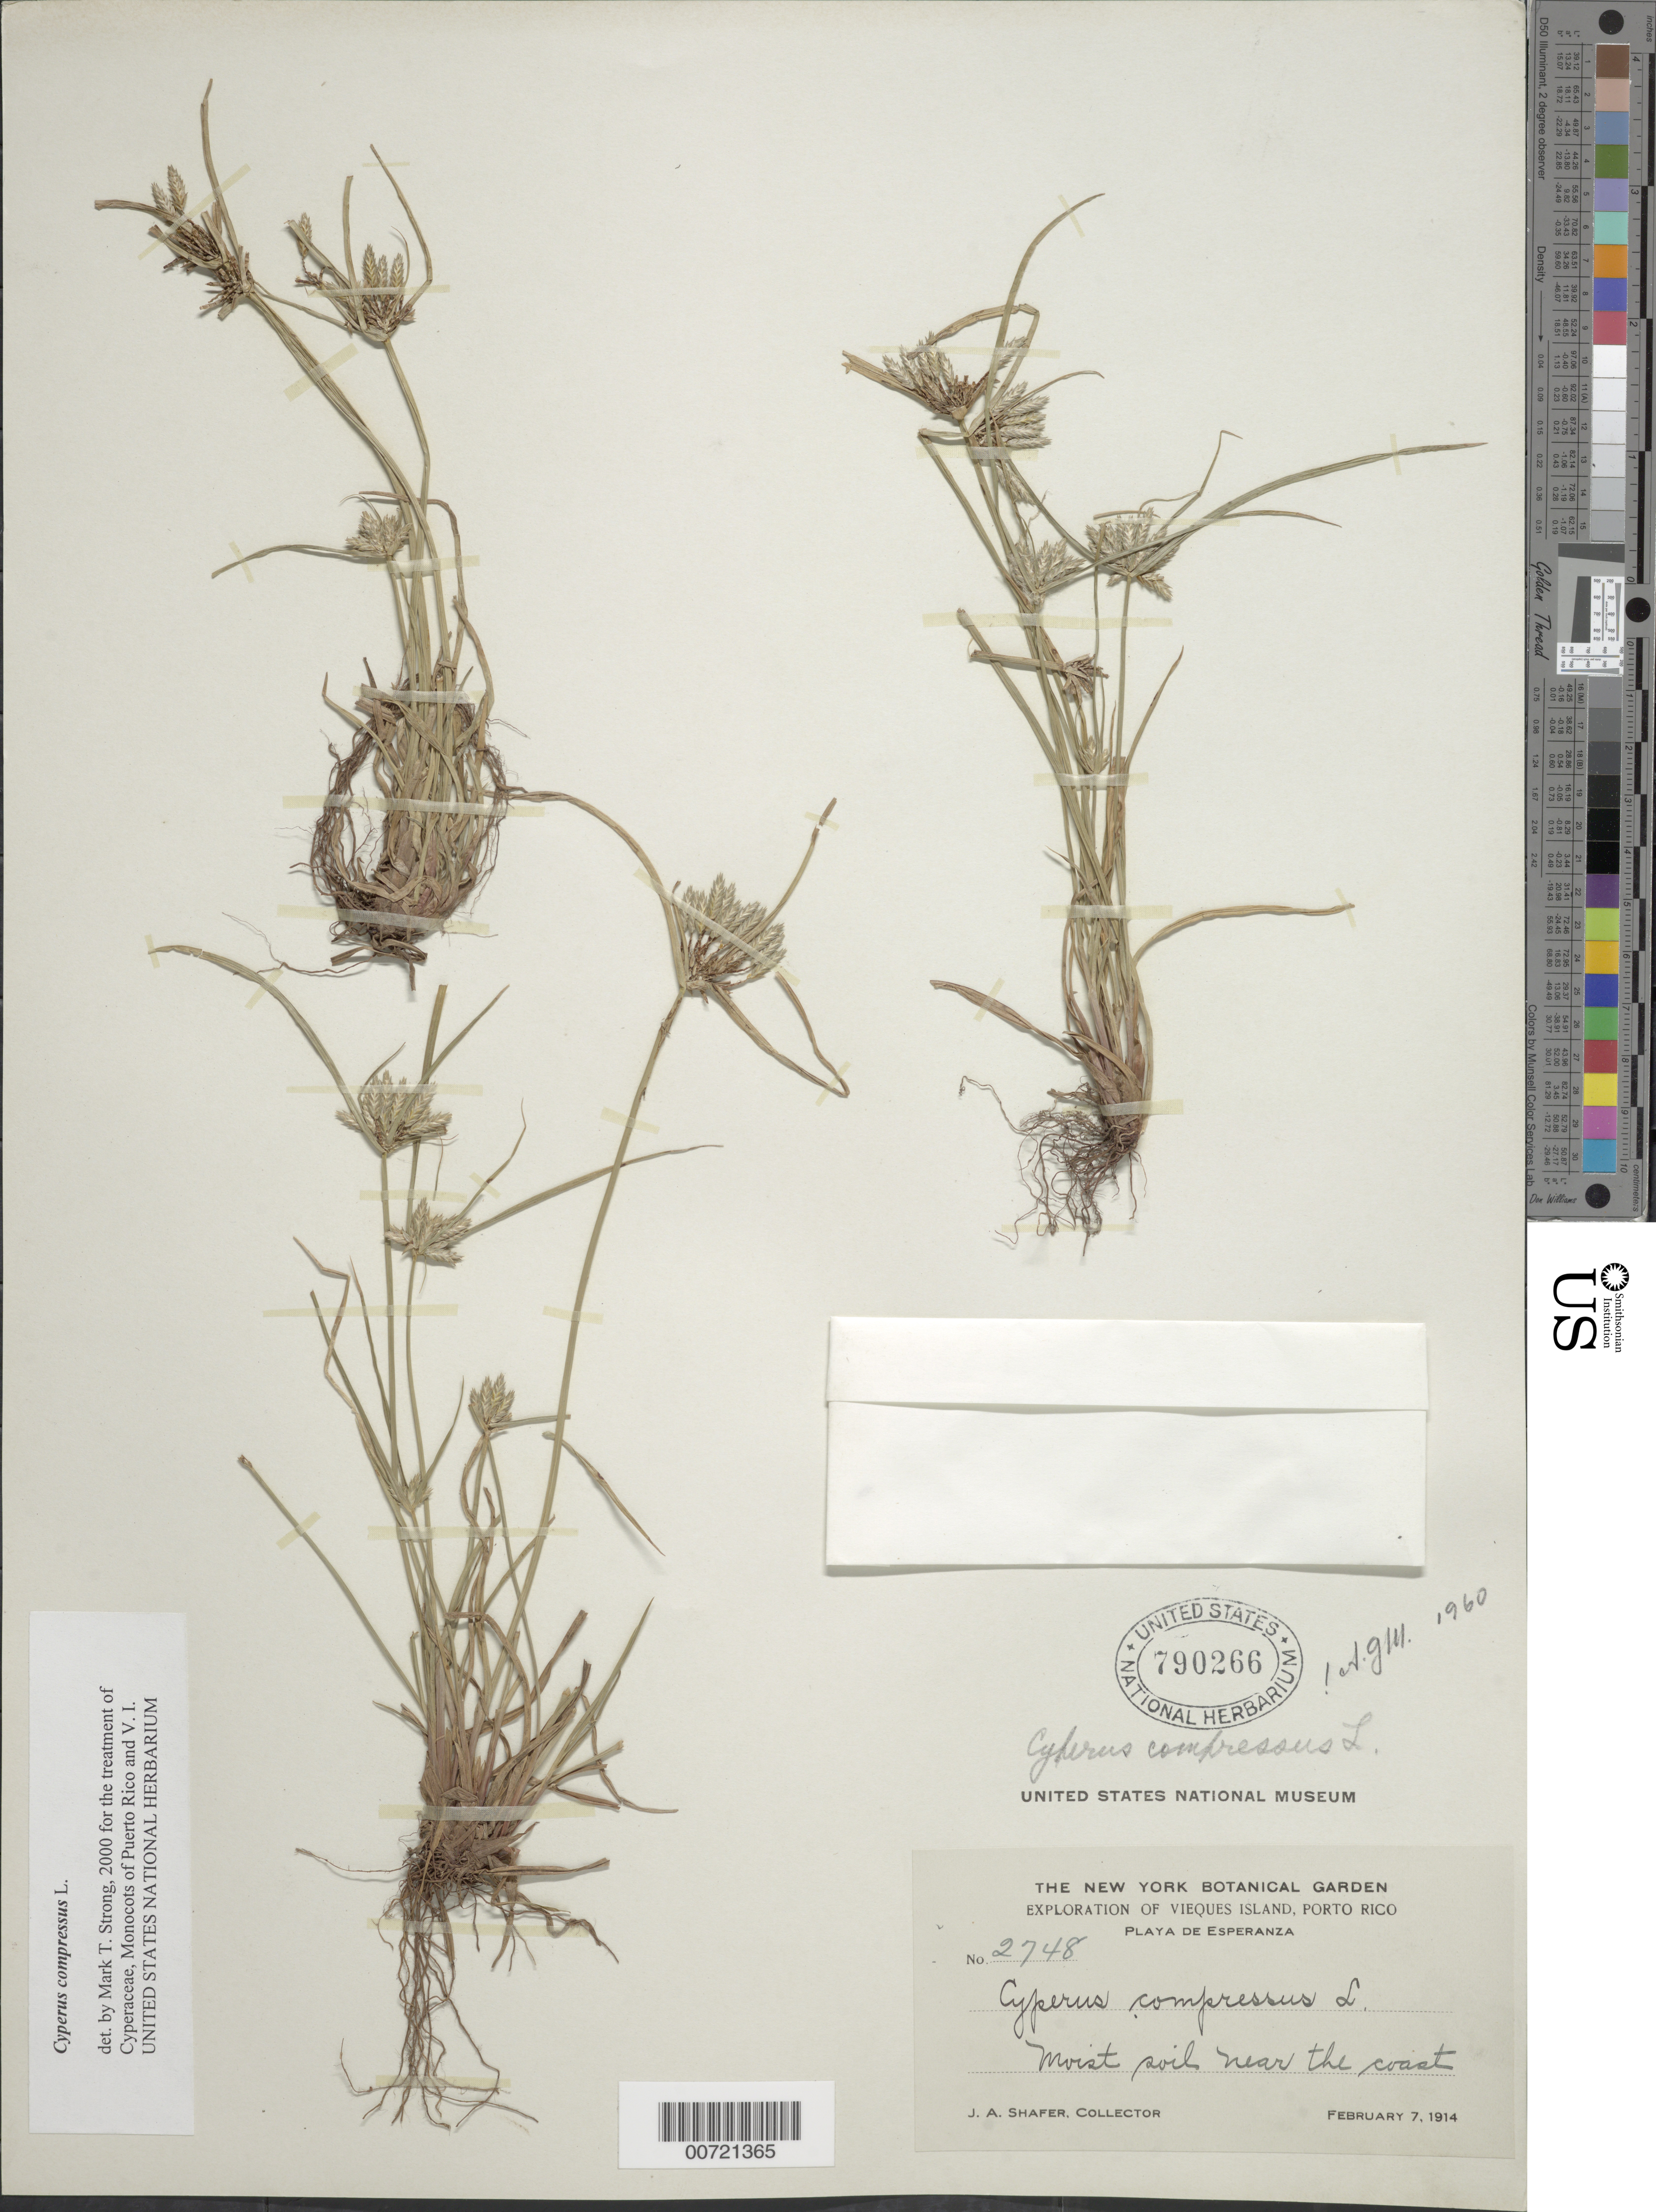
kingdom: Plantae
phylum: Tracheophyta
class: Liliopsida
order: Poales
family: Cyperaceae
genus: Cyperus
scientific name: Cyperus compressus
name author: L.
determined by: Strong, M. T., (US), Smithsonian Institution - National Museum of Natural History (UNITED STATES)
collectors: J. A. Shafer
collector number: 2748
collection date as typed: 07 Feb 1914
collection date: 1914-02-07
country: Puerto Rico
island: Vieques I.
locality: Vieques Island: Playa de Esperanza.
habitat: Moist soil near the coast.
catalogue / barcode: US 790266